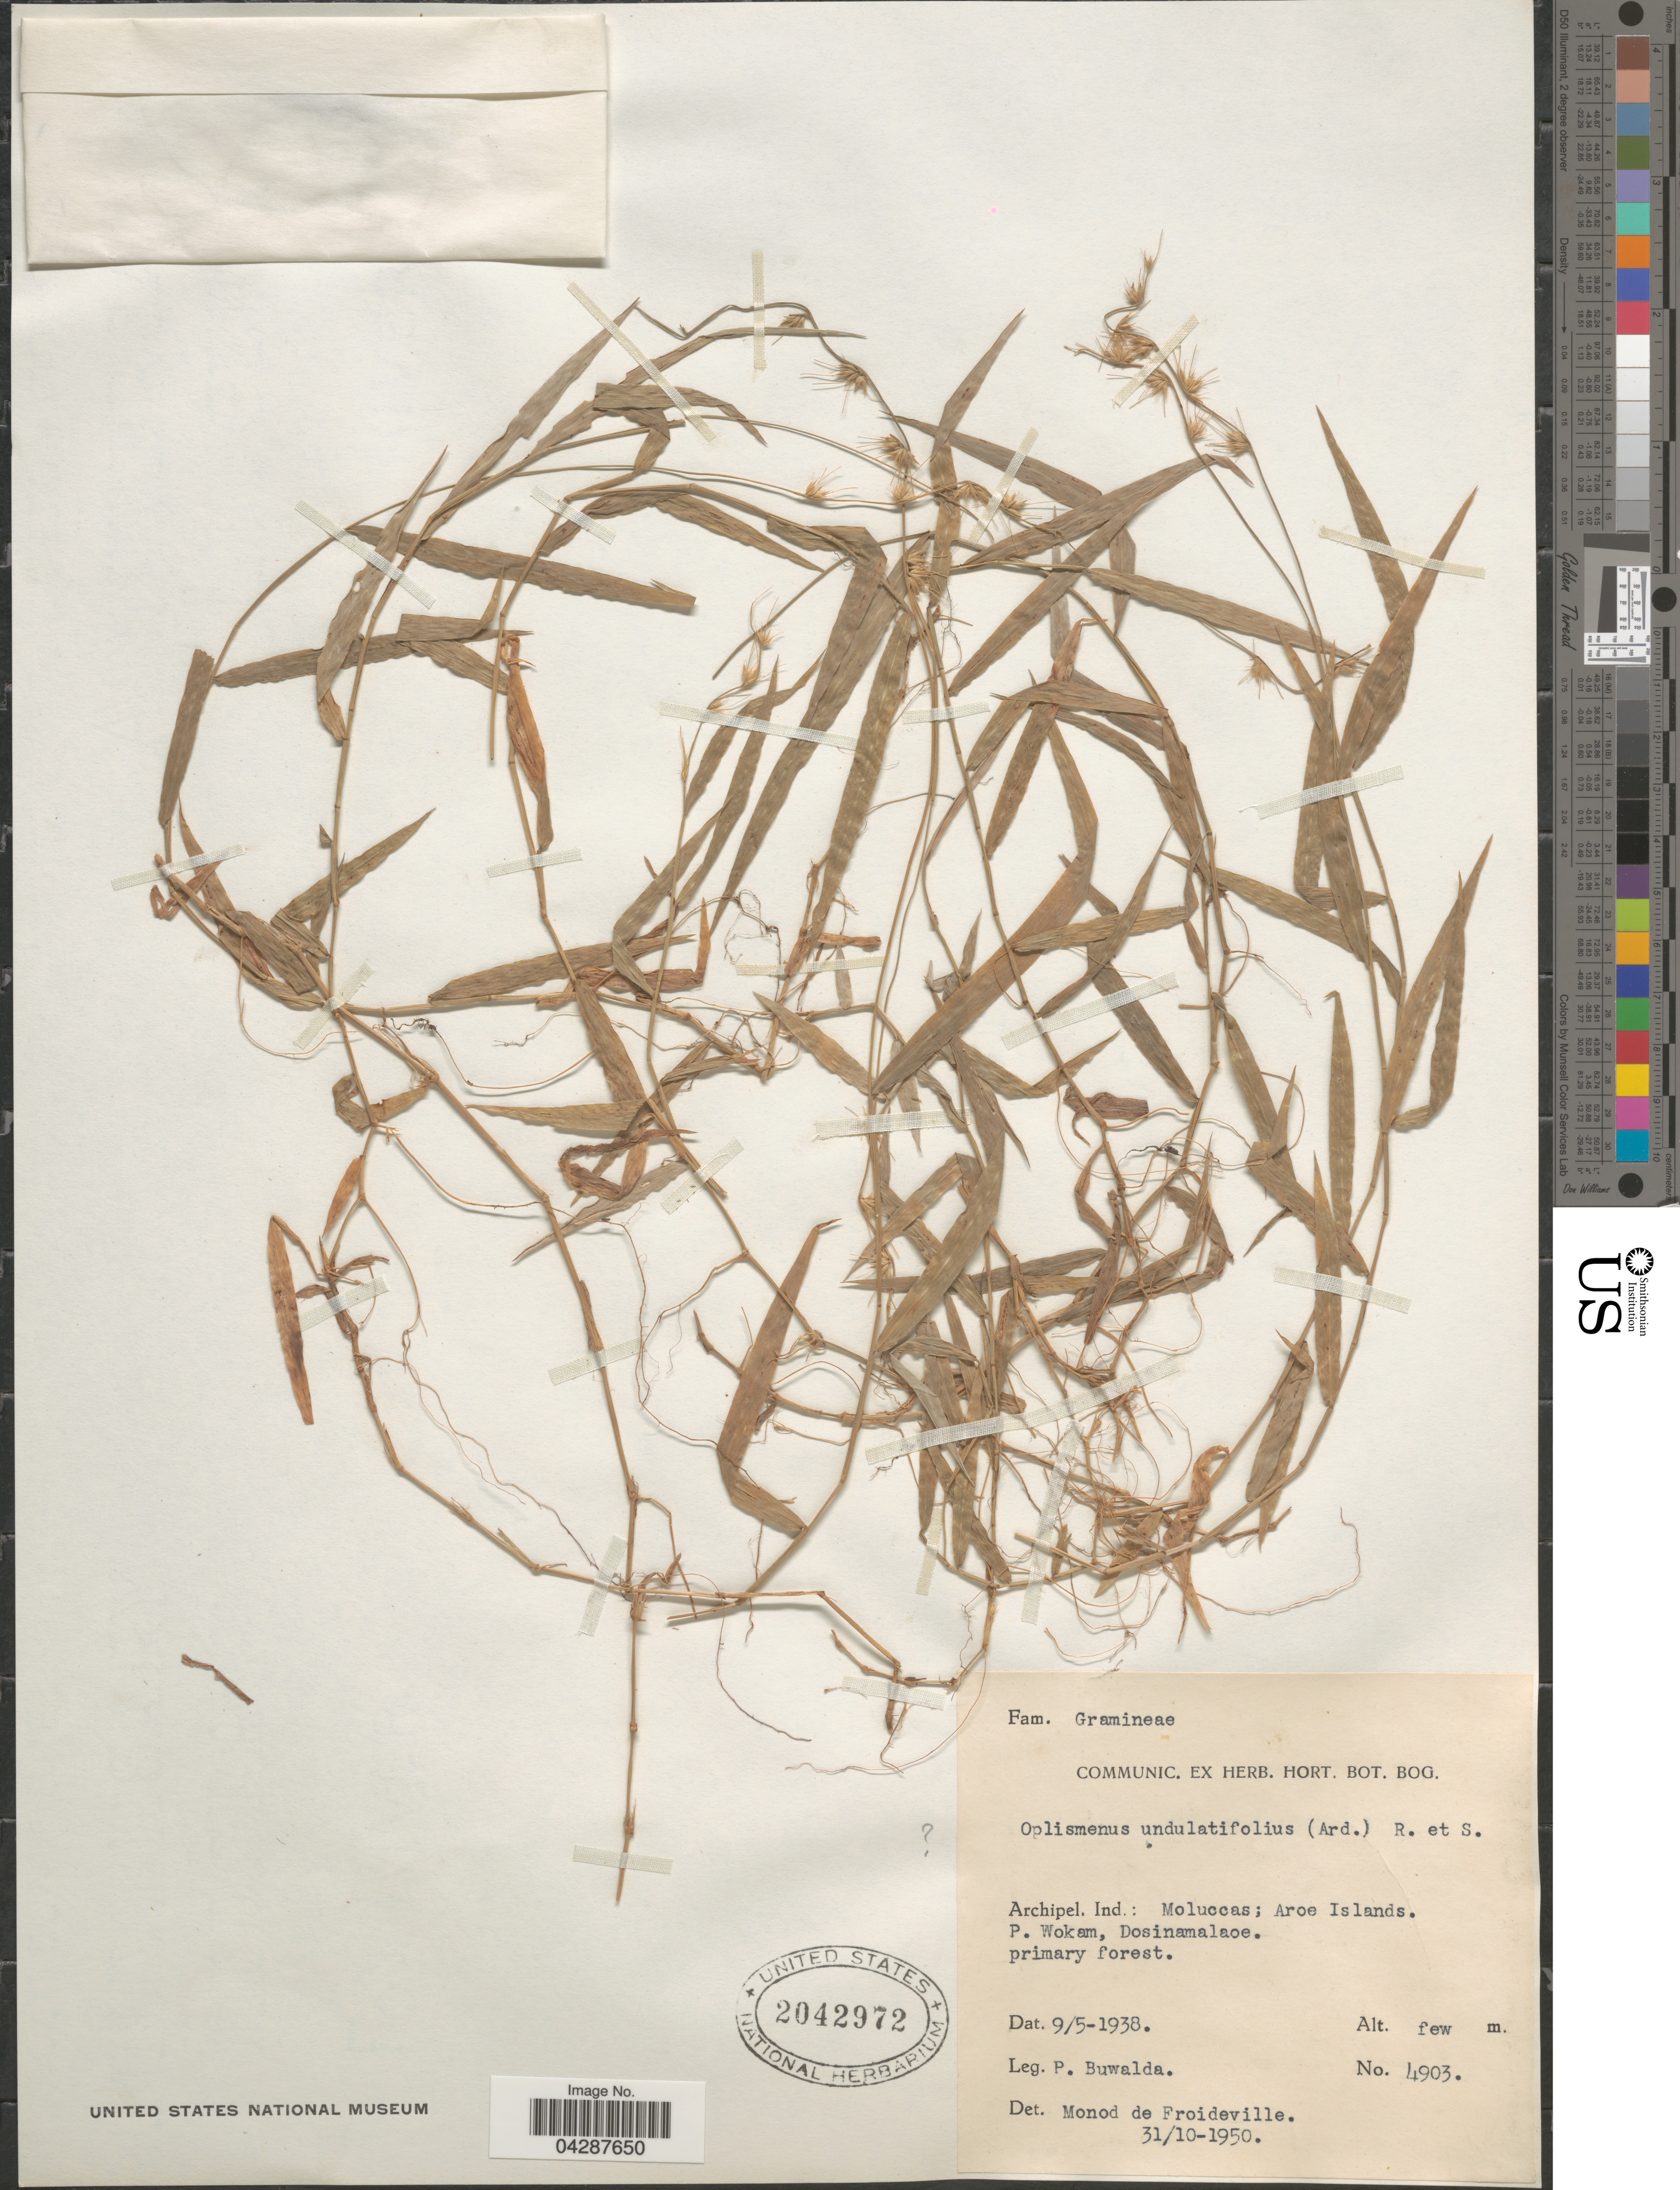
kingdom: Plantae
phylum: Tracheophyta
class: Liliopsida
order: Poales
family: Poaceae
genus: Oplismenus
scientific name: Oplismenus sp.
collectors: P. Buwalda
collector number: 4903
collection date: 1938-05-09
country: Indonesia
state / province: Maluku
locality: Archipel. Ind.: Moluccas; Aroe Islands.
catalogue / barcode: US 2042972